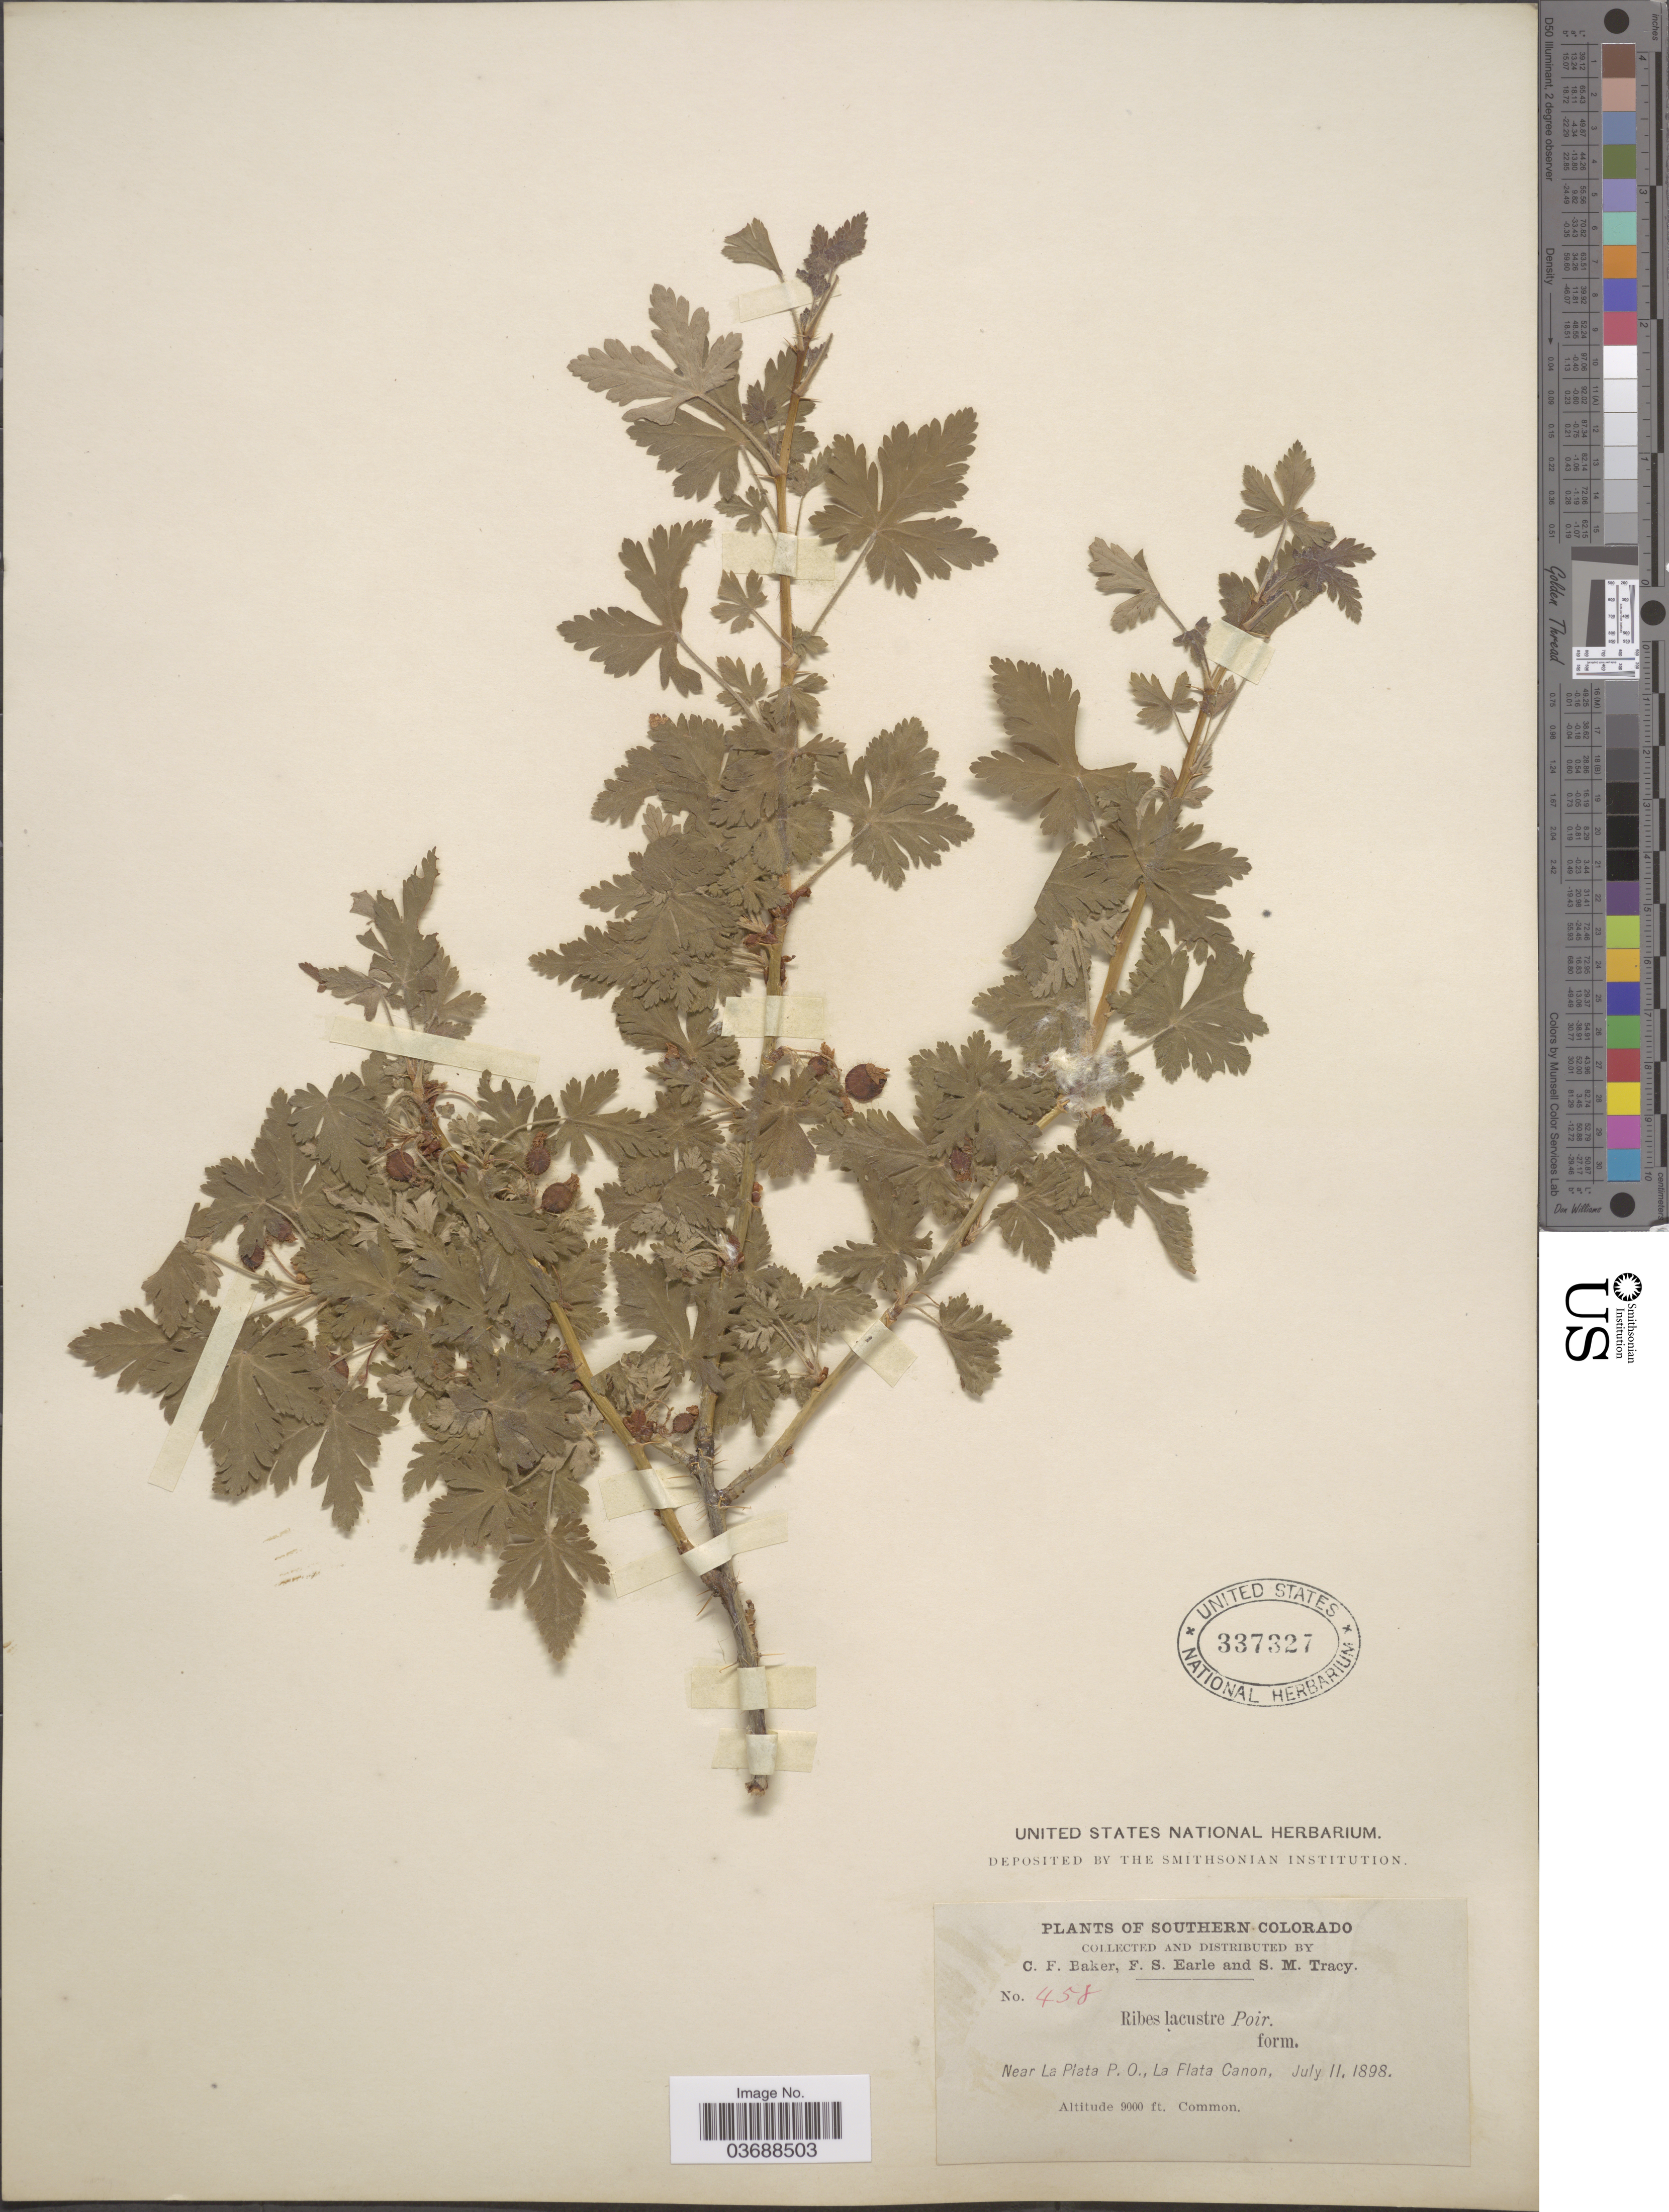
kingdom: Plantae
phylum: Tracheophyta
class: Magnoliopsida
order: Saxifragales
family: Grossulariaceae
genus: Ribes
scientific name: Ribes montigenum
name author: McClatchie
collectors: C. F. Baker, F. S. Earle & S. M. Tracy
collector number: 458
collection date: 1898-07-11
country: United States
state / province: Colorado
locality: Southern Colorado. Near La Plata P.O., La Plata Canon.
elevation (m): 2743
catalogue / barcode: US 337327